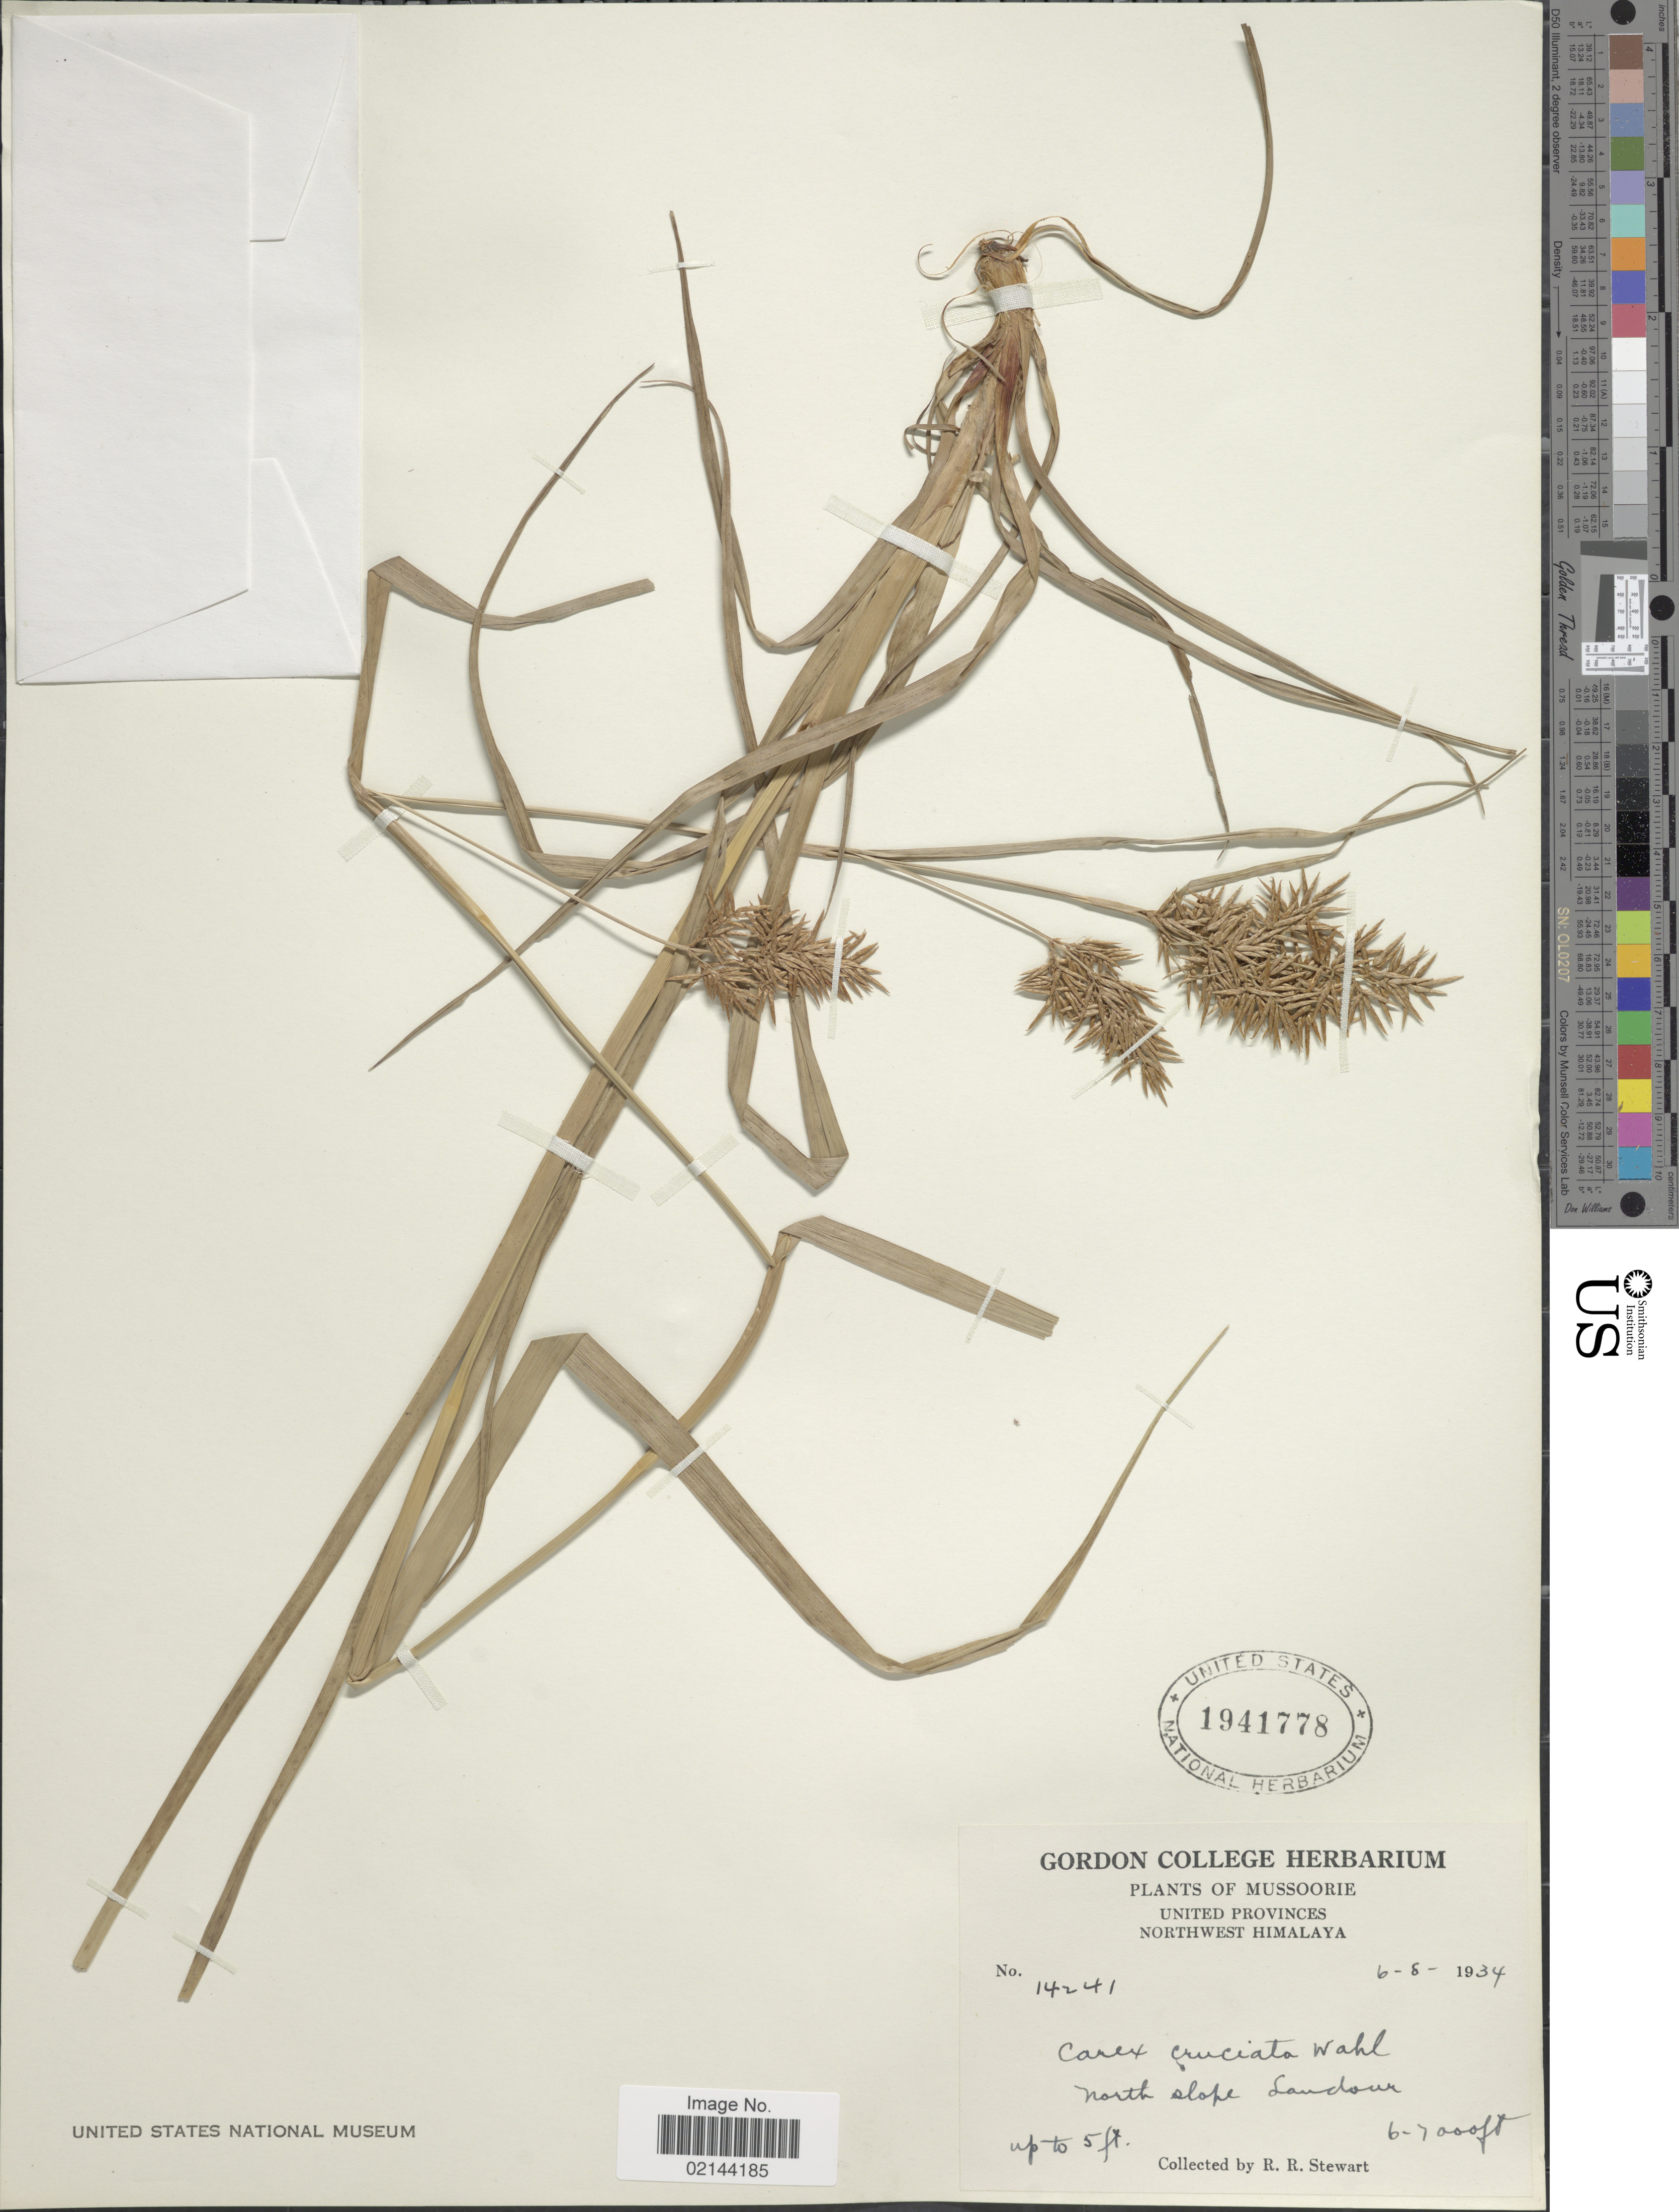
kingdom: Plantae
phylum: Tracheophyta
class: Liliopsida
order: Poales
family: Cyperaceae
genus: Carex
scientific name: Carex cruciata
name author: Wahlenb.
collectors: R. R. Stewart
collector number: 14241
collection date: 1934-08-06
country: India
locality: Mussoorie, United provinces Northwest Himalaya, Nort slope Landour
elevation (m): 1829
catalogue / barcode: US 1941778